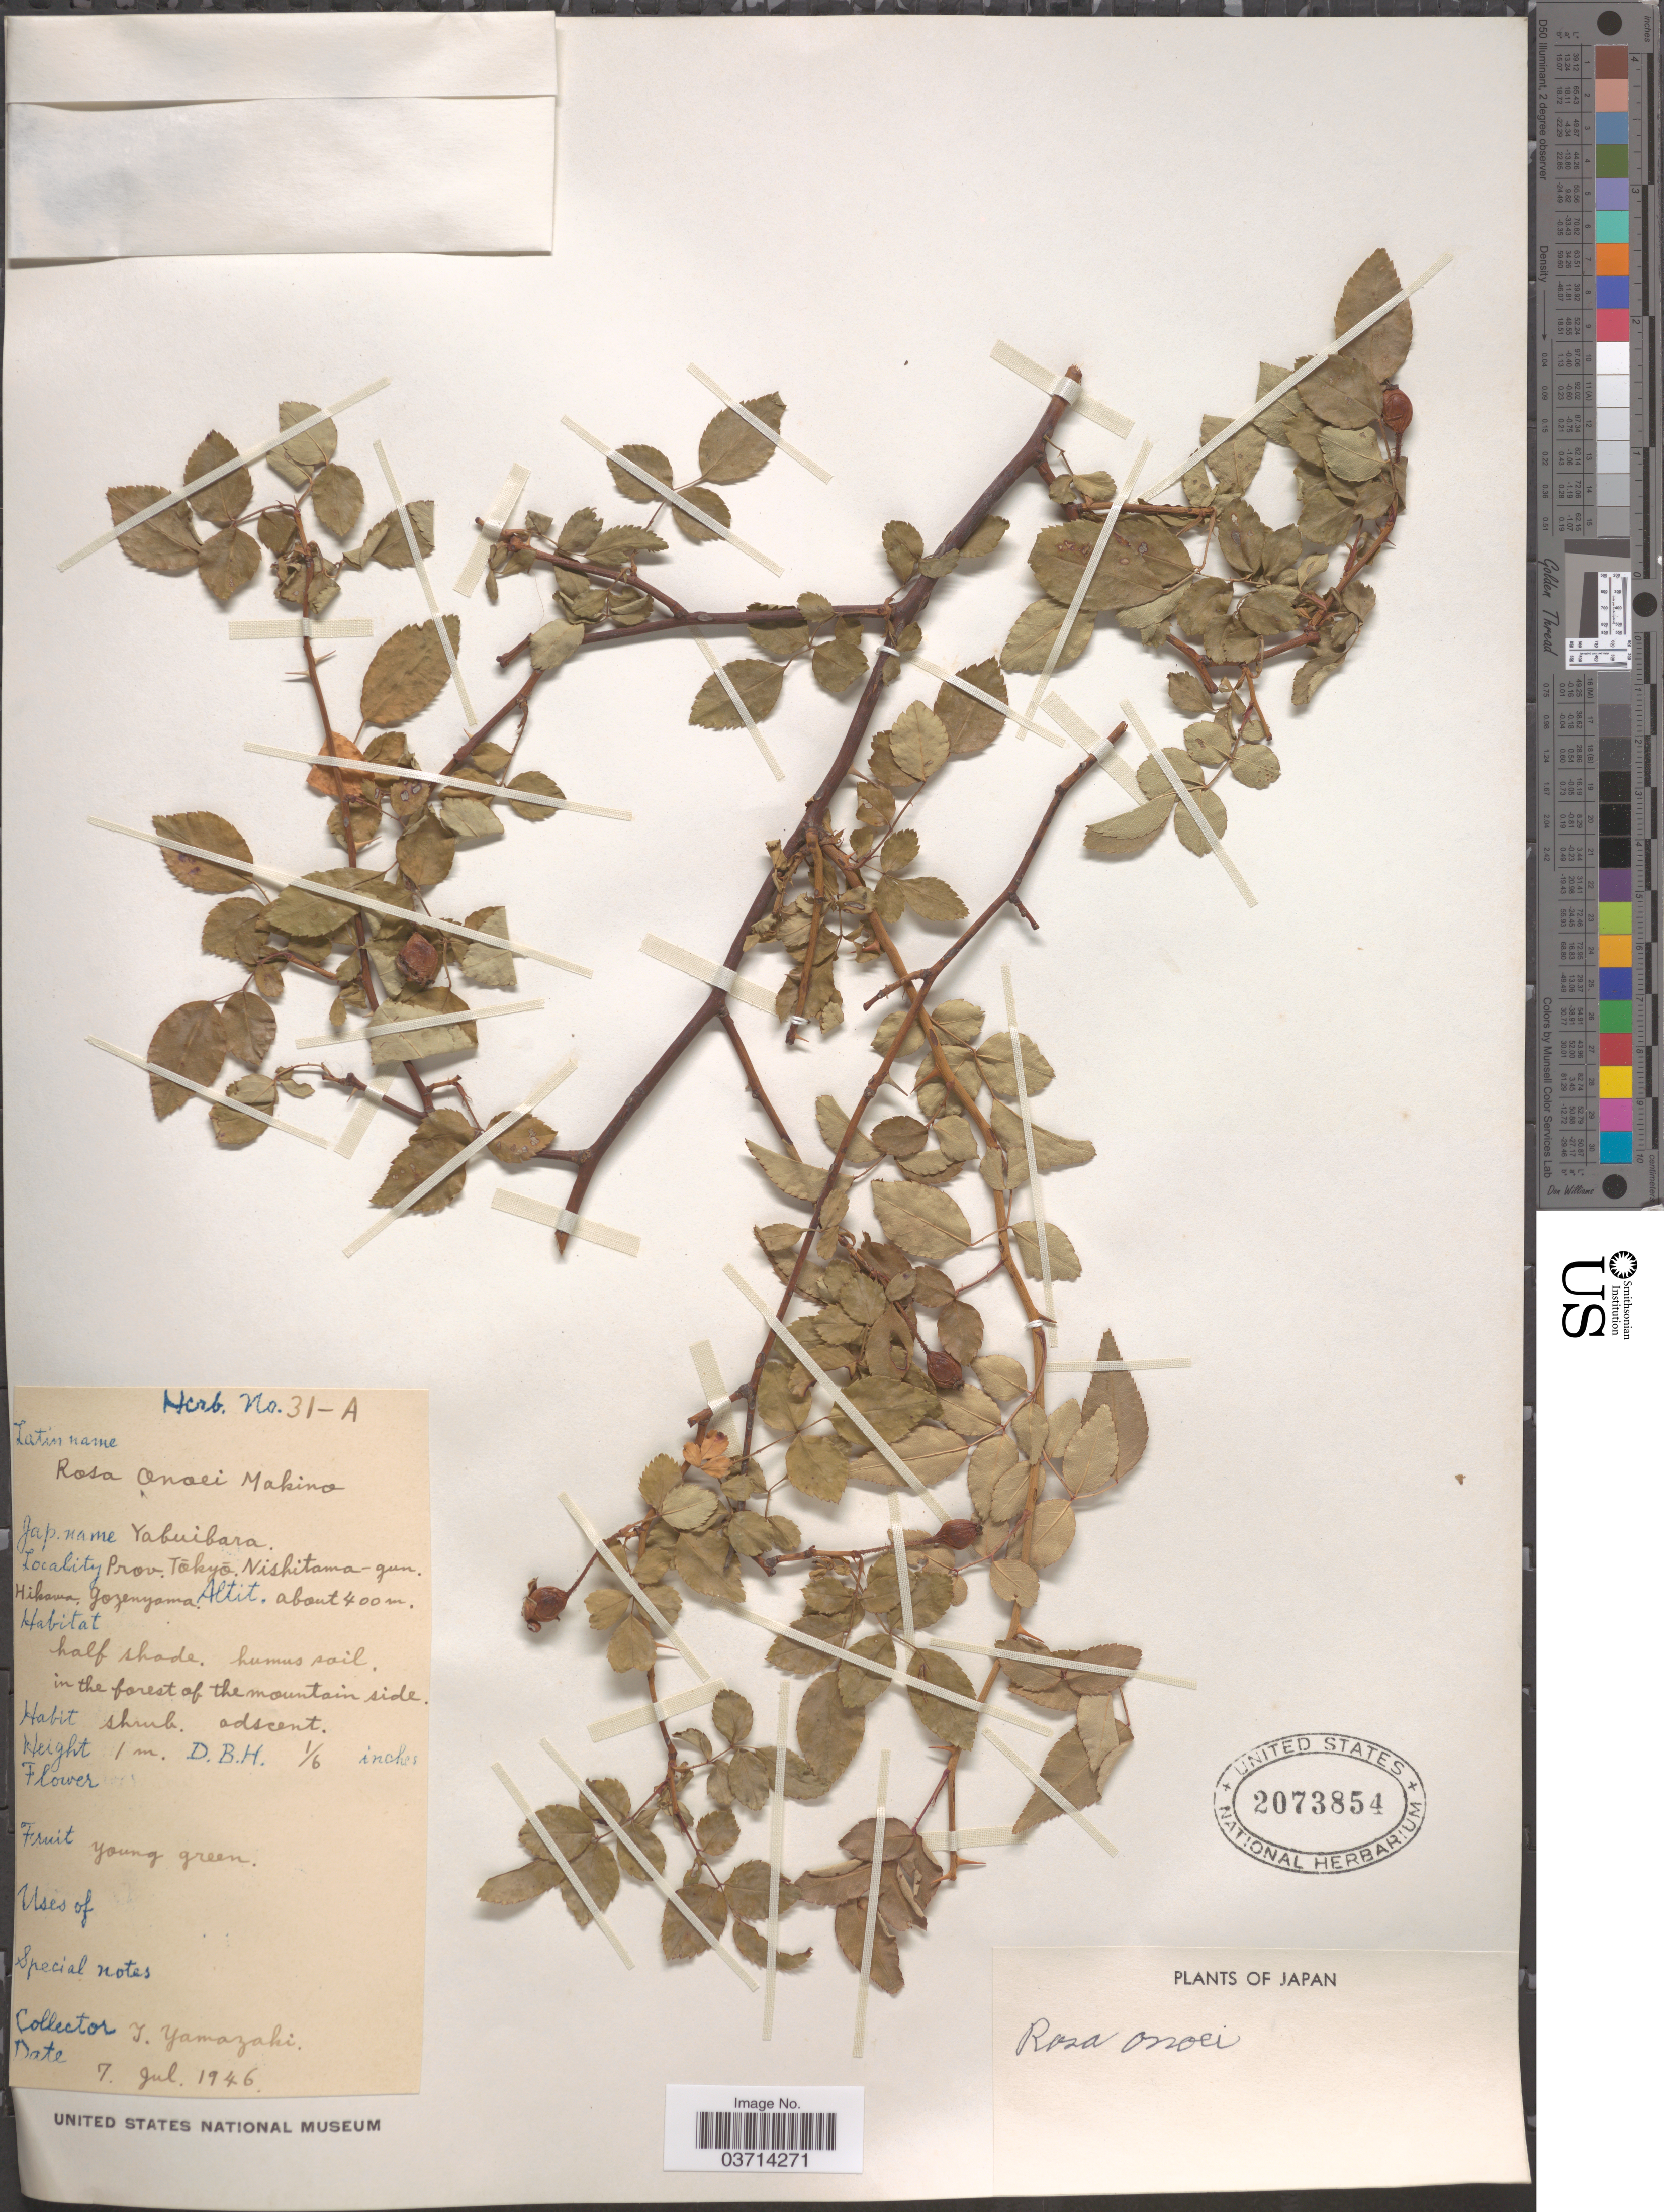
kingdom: Plantae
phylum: Tracheophyta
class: Magnoliopsida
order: Rosales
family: Rosaceae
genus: Rosa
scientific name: Rosa luciae var. onoei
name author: (Makino) Momiy. ex Ohwi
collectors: T. Yamazaki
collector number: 31-A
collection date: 1946-07-07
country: Japan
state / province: Tokyo, Federal City of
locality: Nishitama-gun. Hikawa Gozenyama.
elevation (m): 400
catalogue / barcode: US 2073854